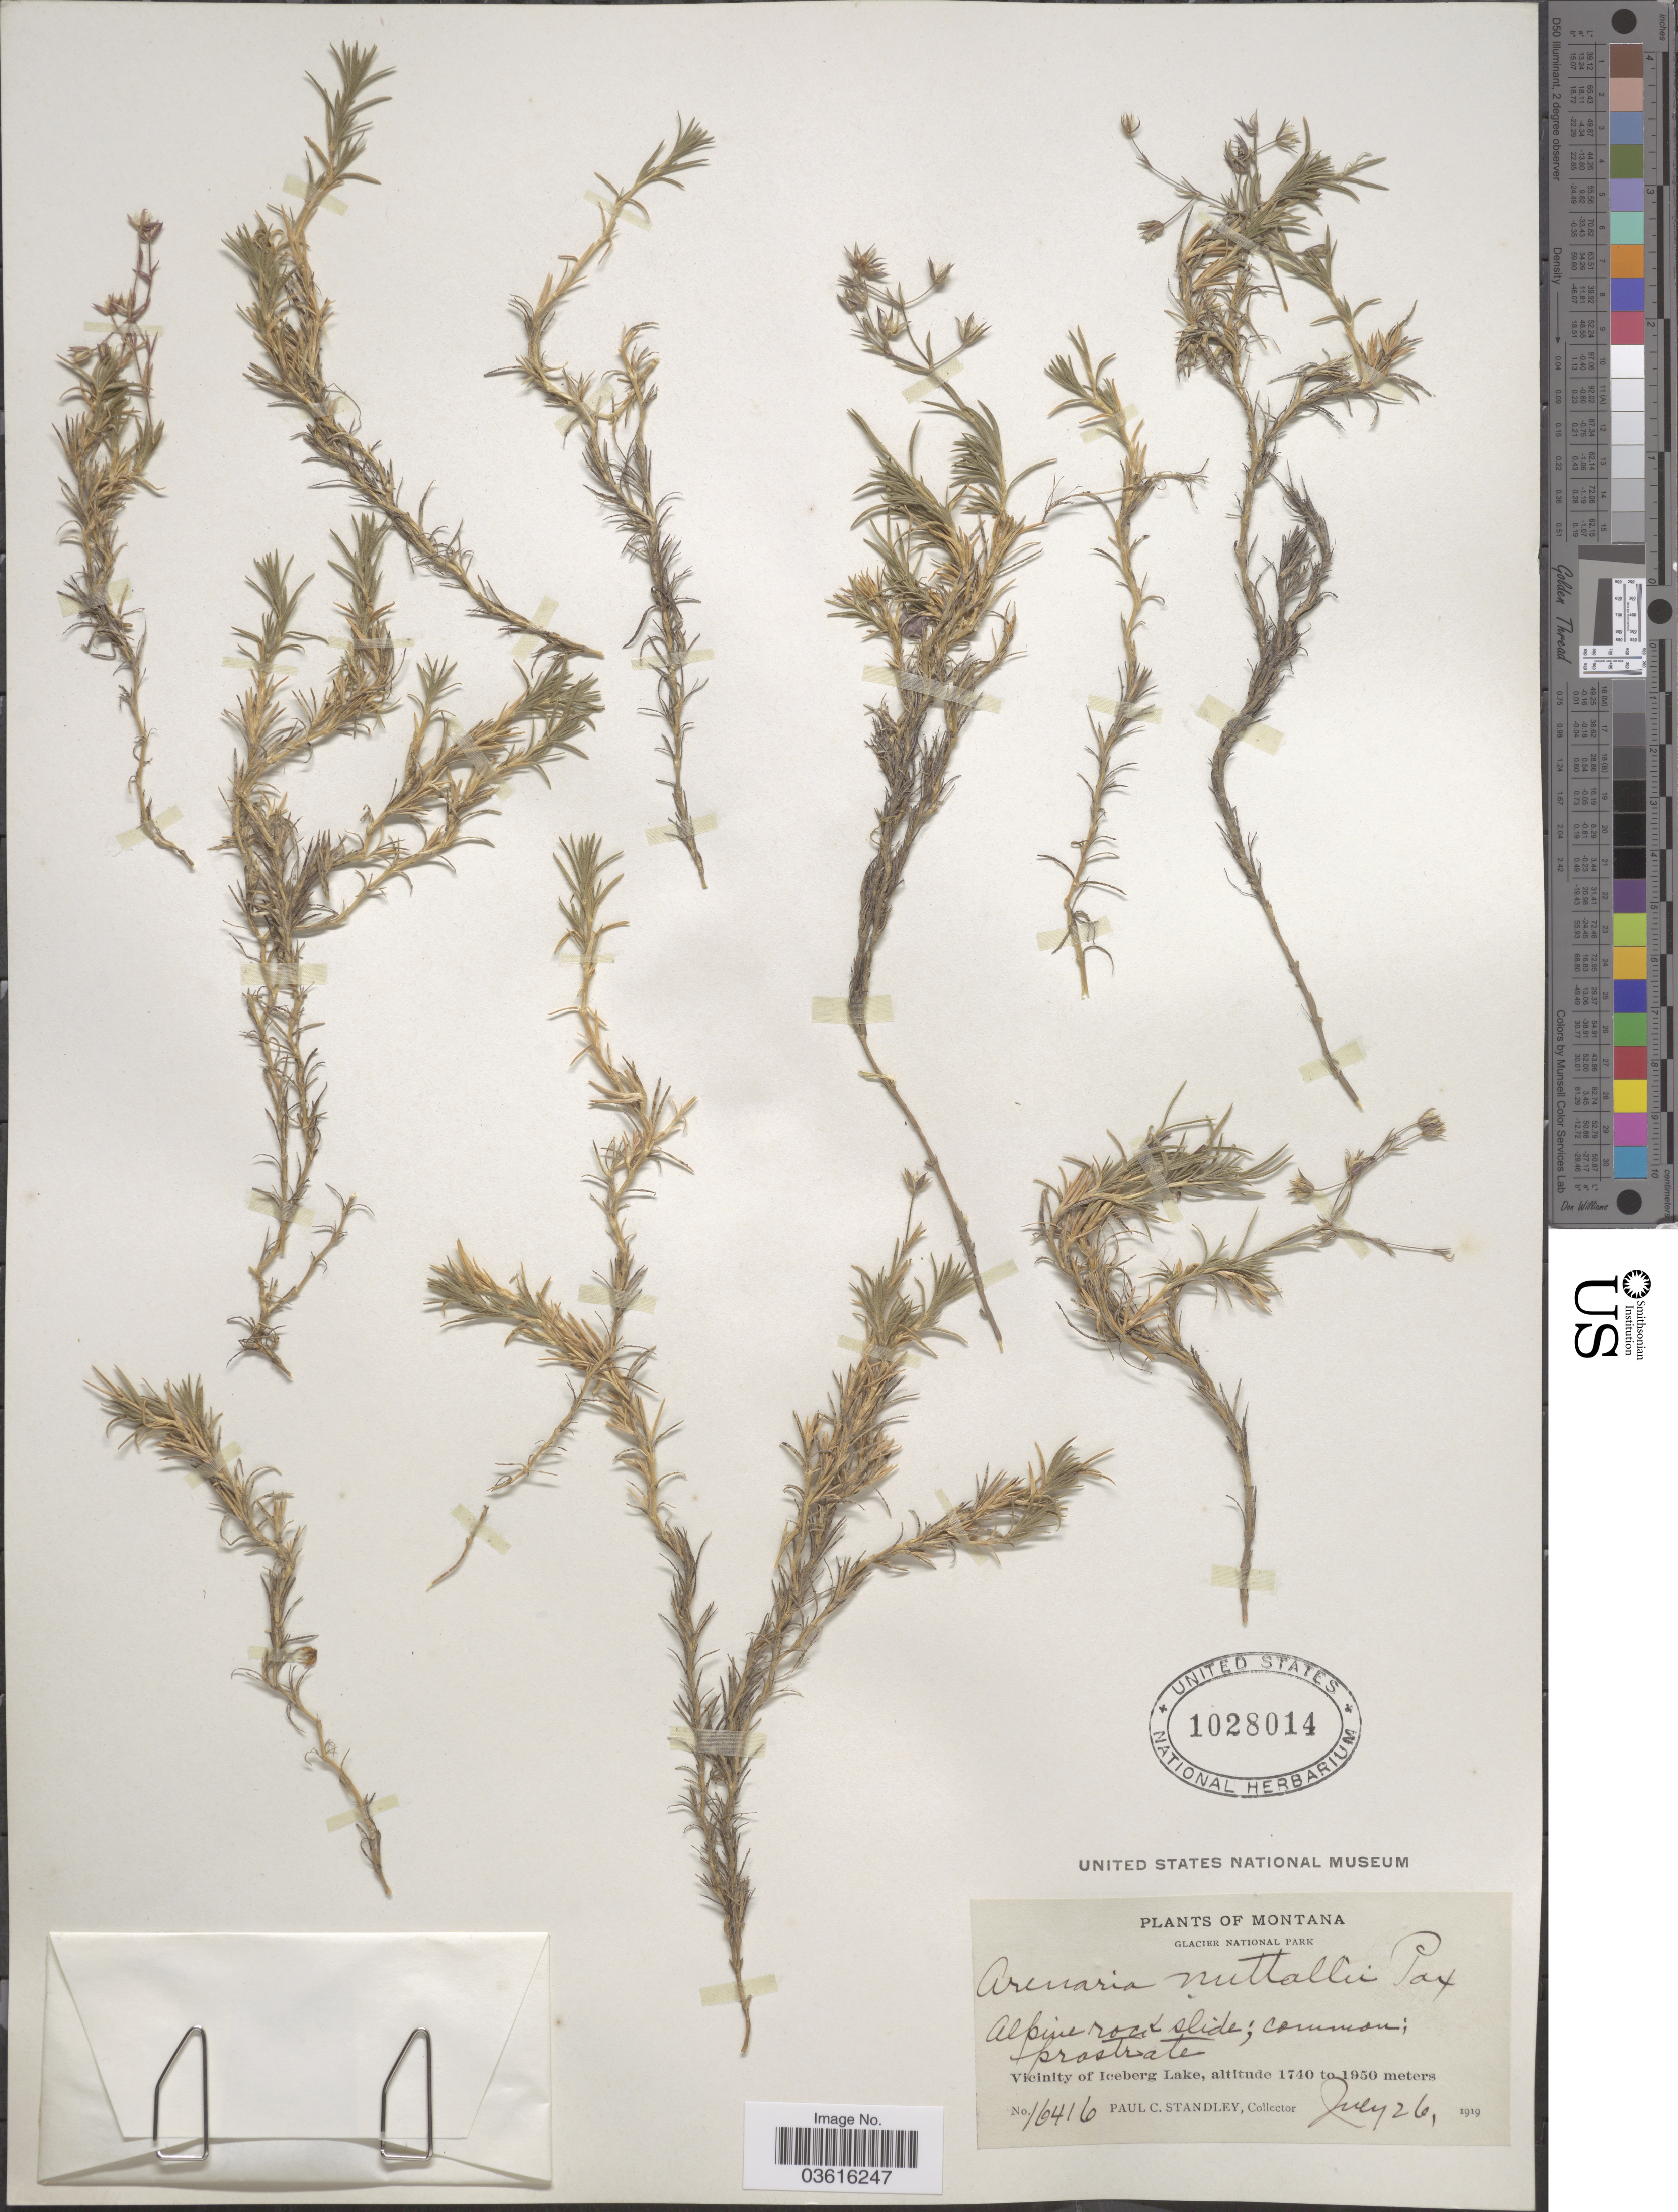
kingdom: Plantae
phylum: Tracheophyta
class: Magnoliopsida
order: Caryophyllales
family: Caryophyllaceae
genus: Minuartia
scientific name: Minuartia nuttallii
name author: (Pax) Briq.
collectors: P. C. Standley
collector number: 16416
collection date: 1919-07-26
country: United States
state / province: Montana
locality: Glacier National Park. Alpine rock slide. Vicinity of Iceberg Lake.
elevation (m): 1740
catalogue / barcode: US 1028014